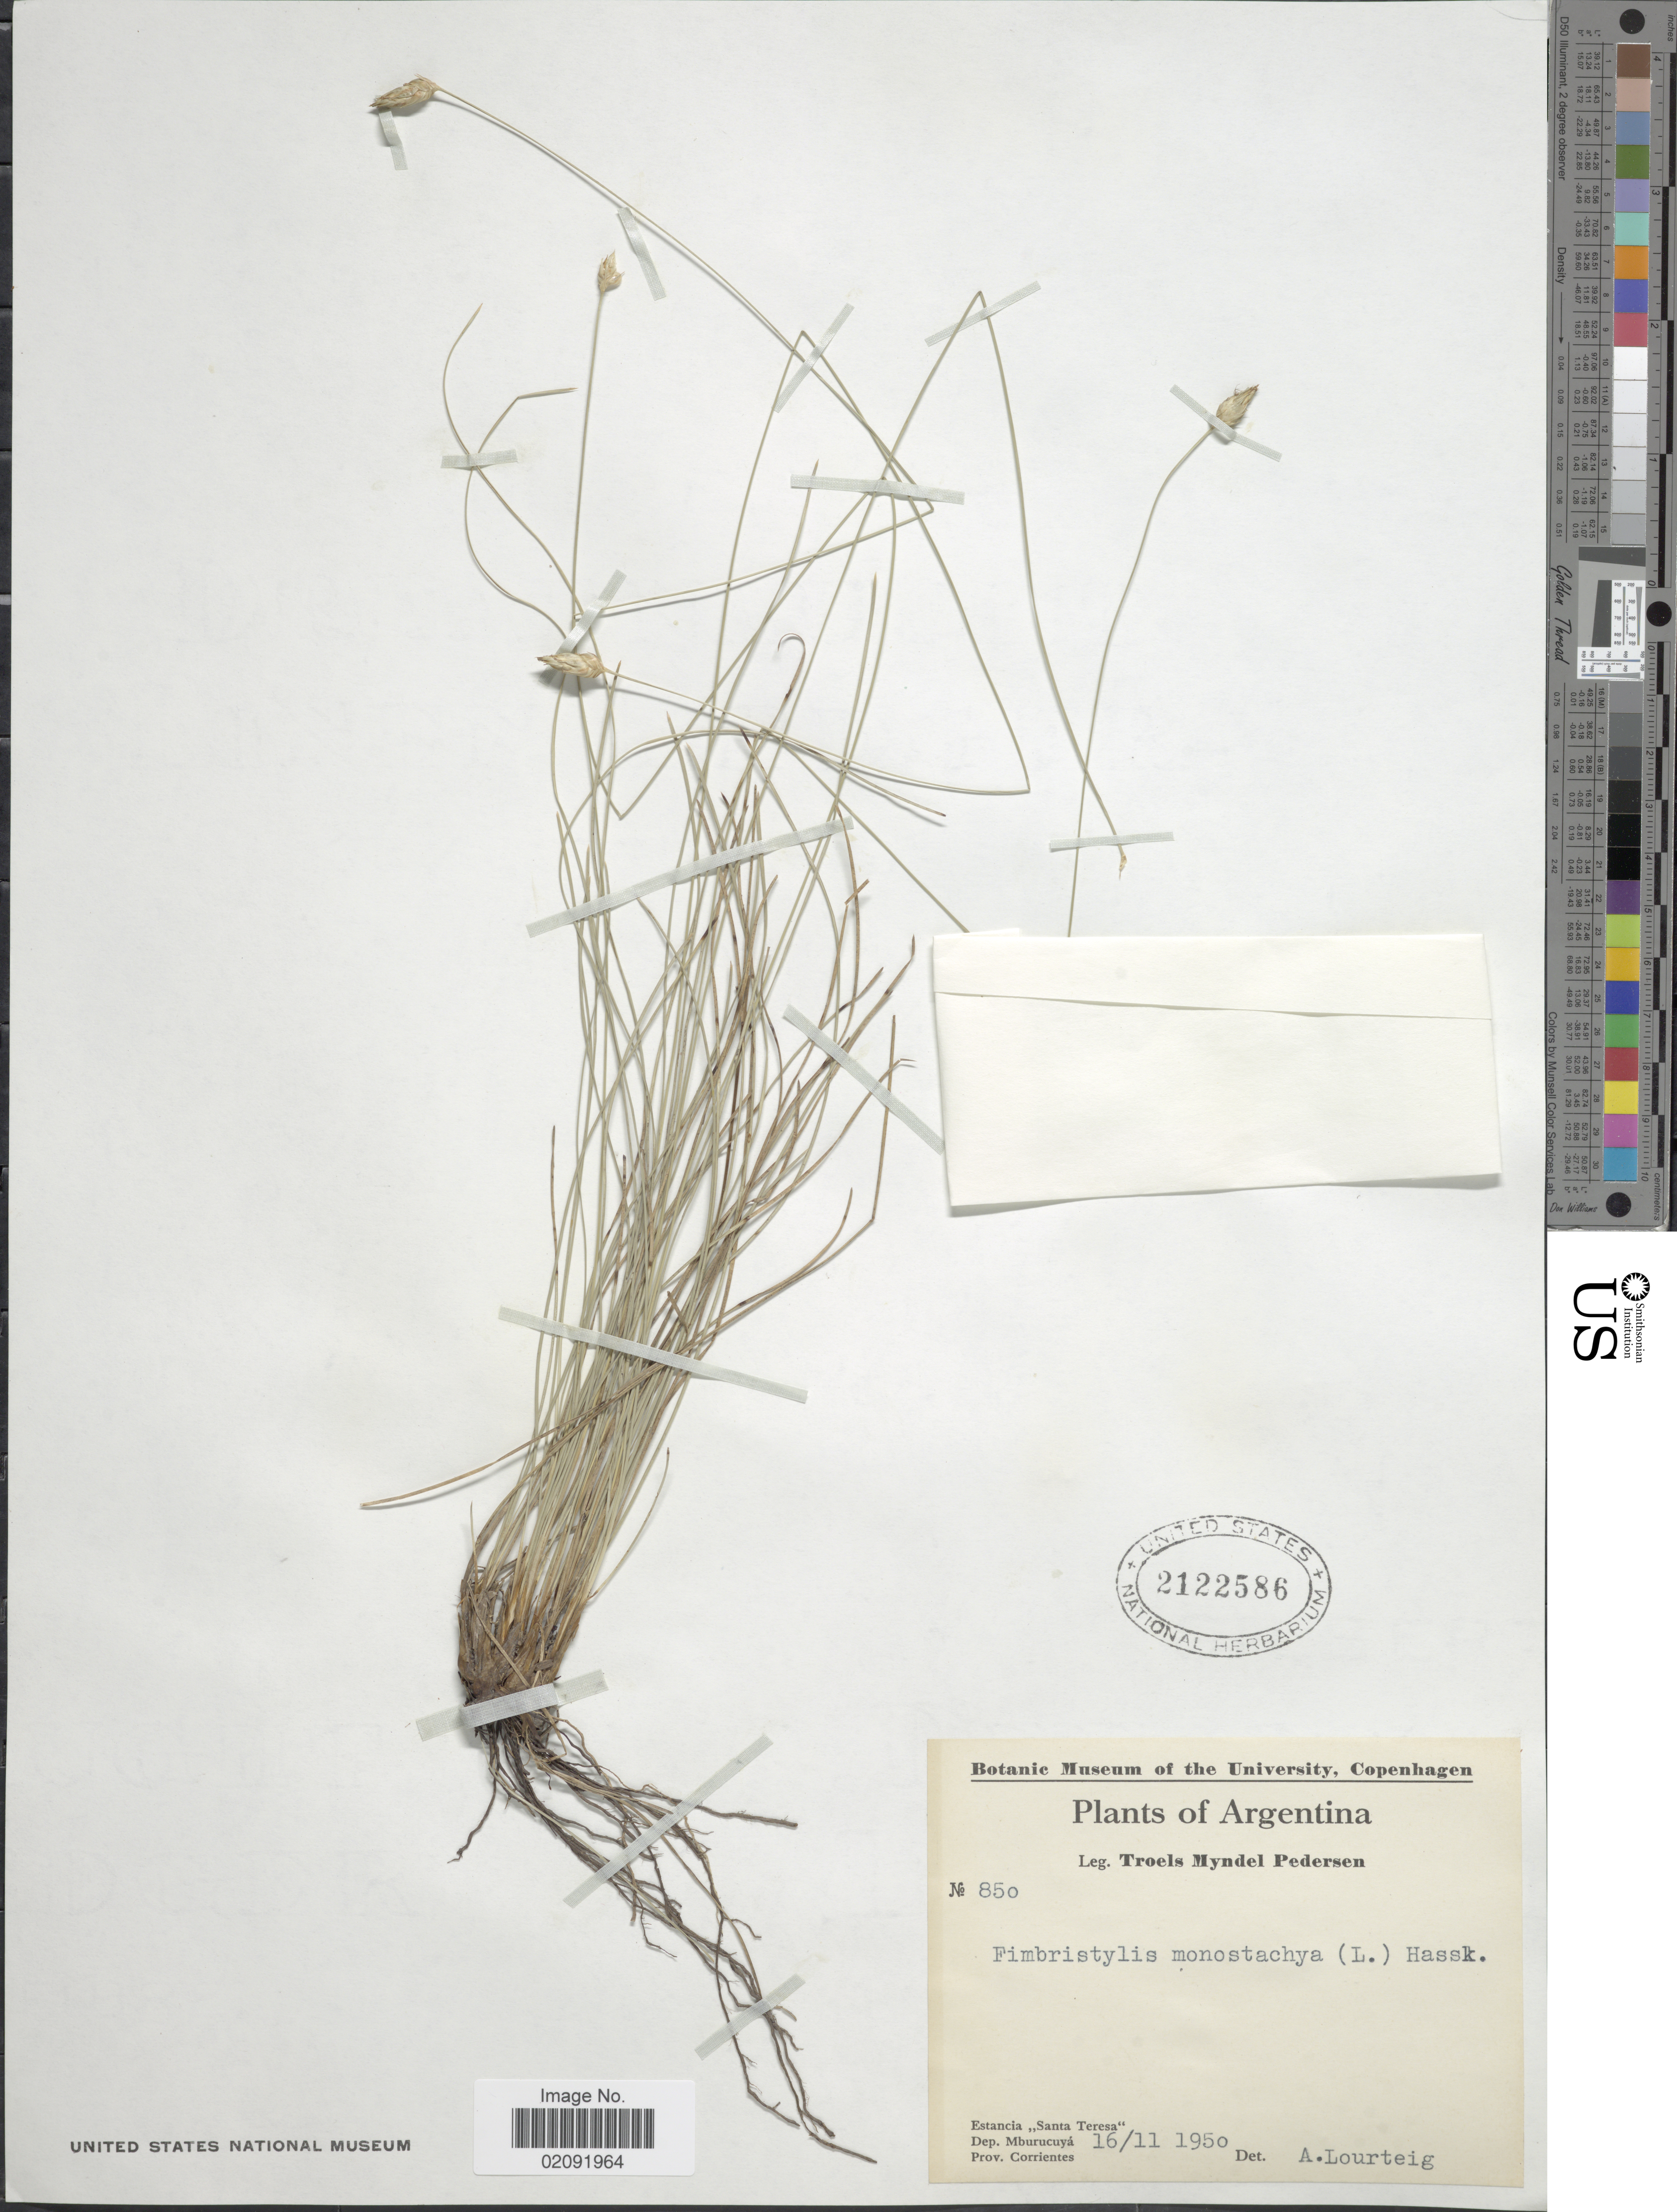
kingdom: Plantae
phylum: Tracheophyta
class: Liliopsida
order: Poales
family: Cyperaceae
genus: Abildgaardia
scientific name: Abildgaardia ovata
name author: (Burm. f.) Kral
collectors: T. Pederson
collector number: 850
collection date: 1950-11-16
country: Argentina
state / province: Corrientes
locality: Estancia ,,Santa Teresa' Dep. Mburucuyá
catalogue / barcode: US 2122586